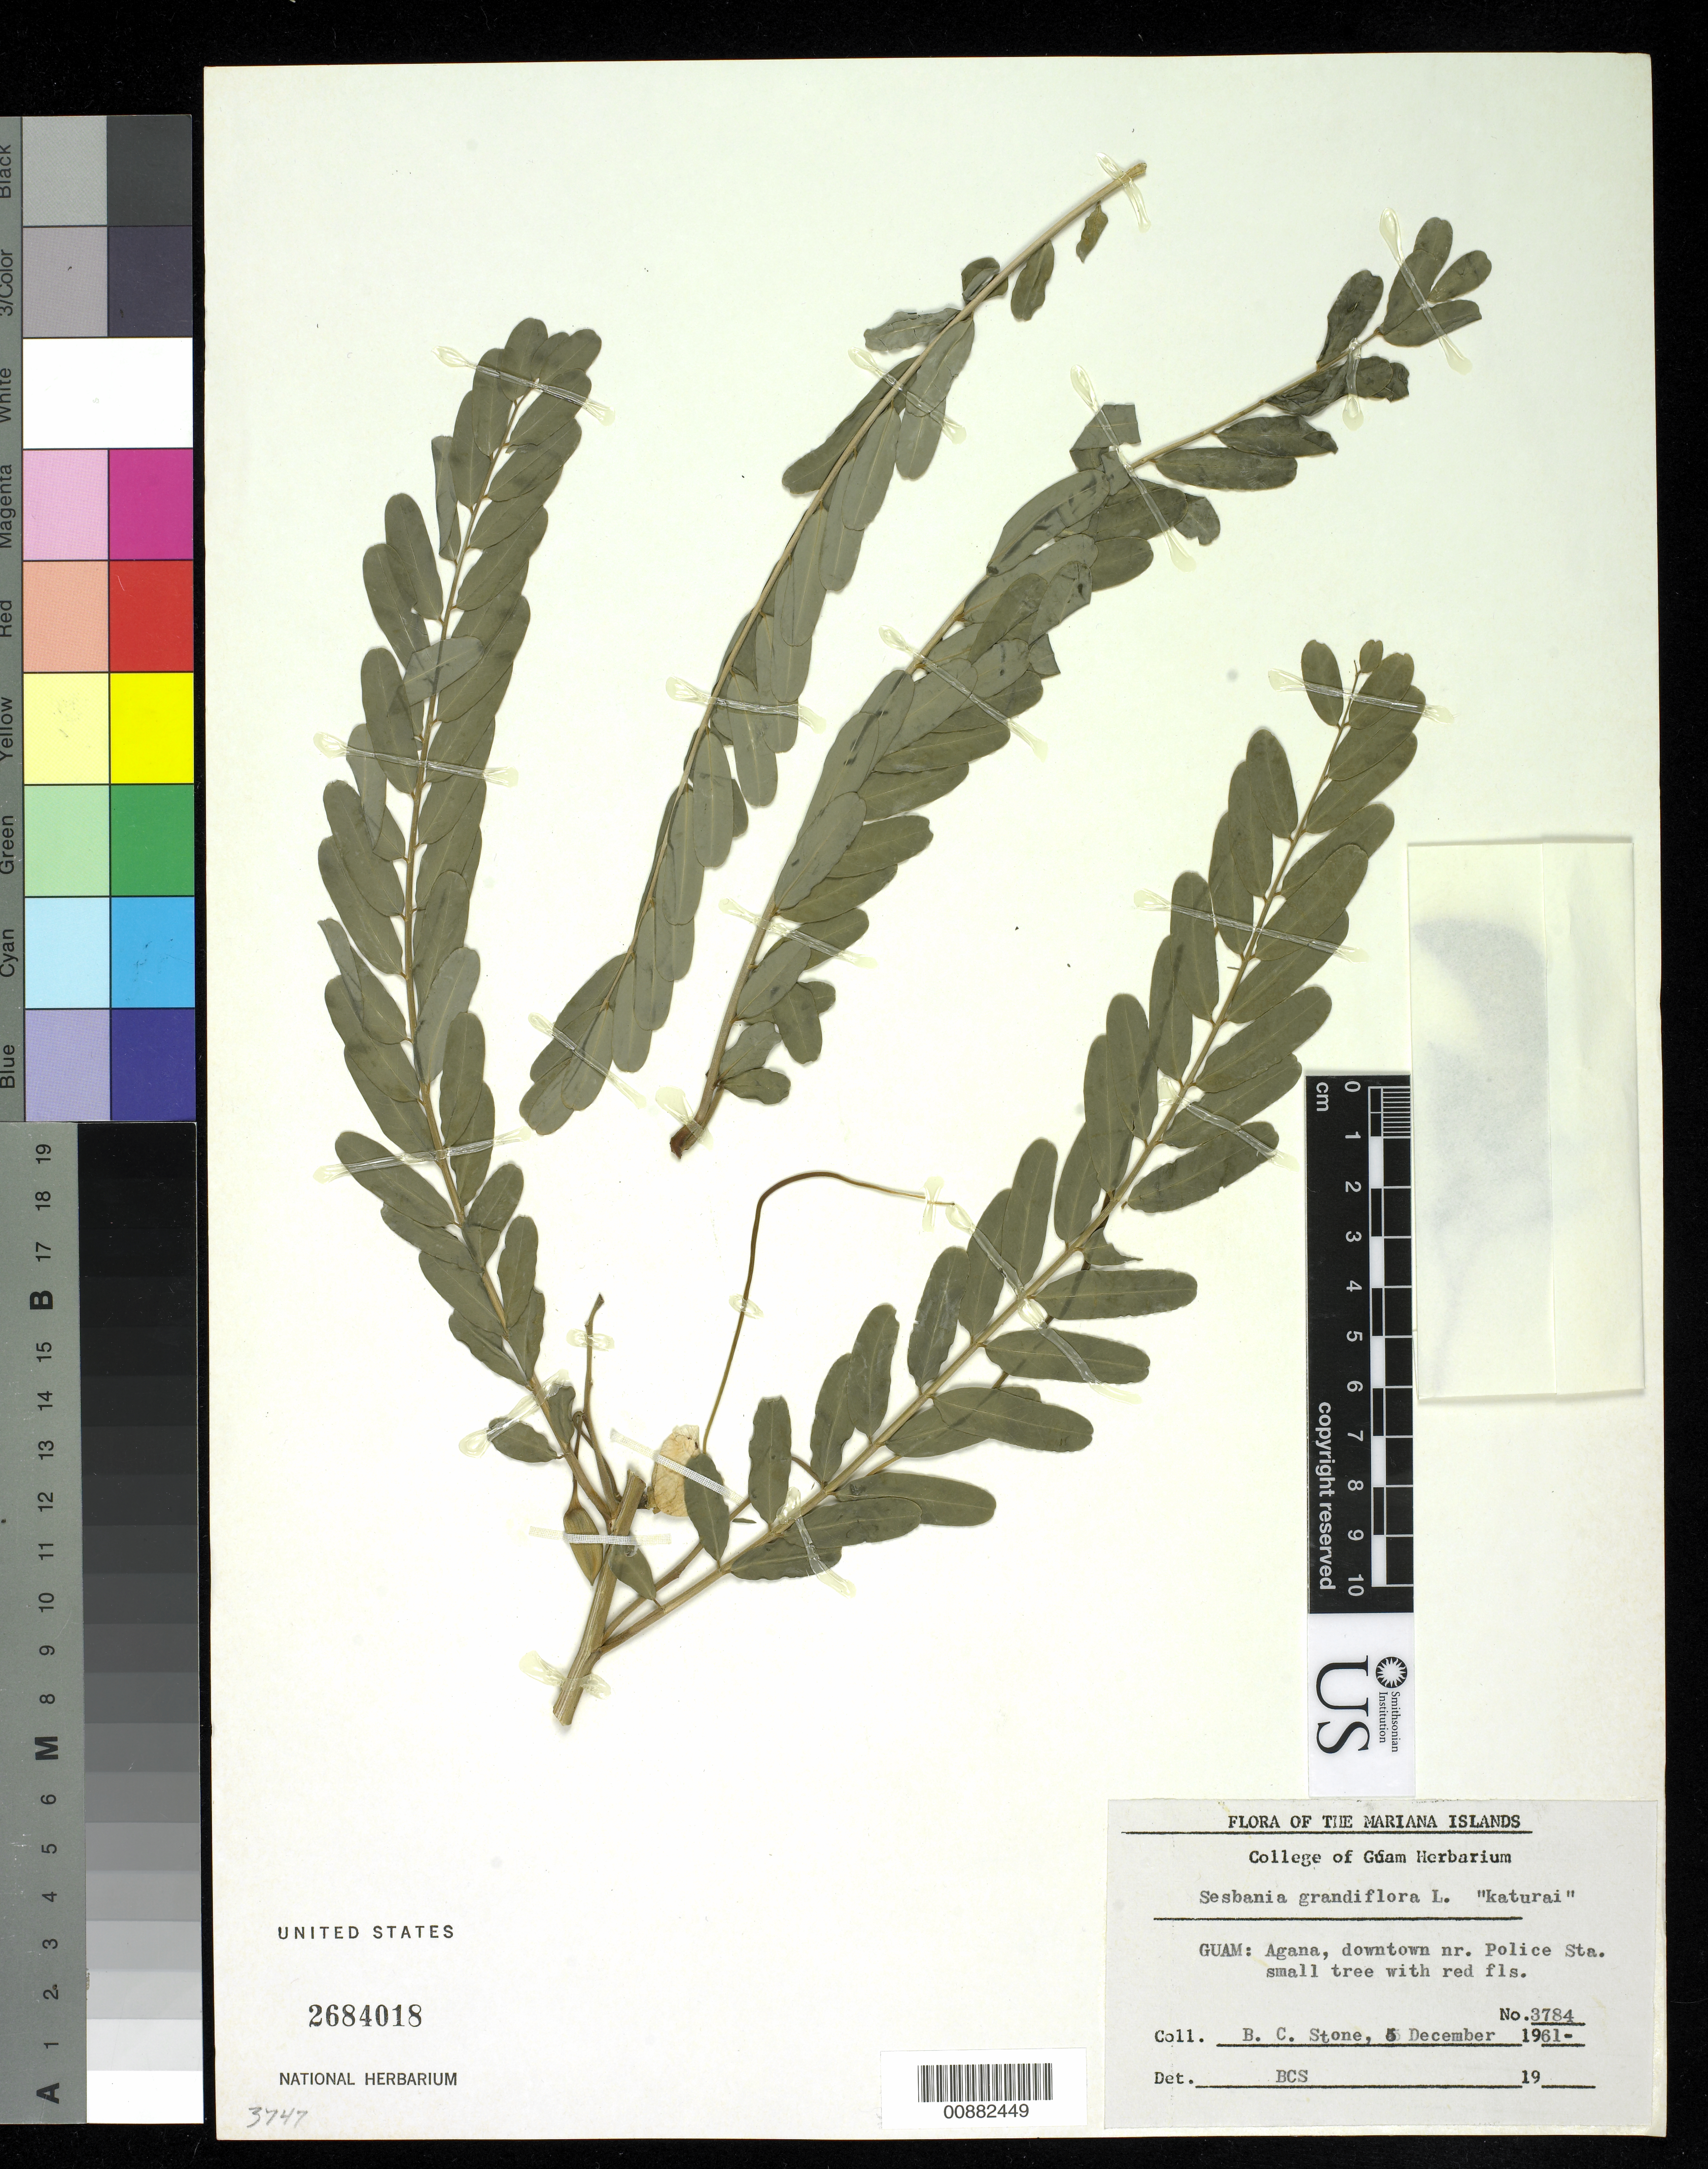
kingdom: Plantae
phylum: Tracheophyta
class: Magnoliopsida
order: Fabales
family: Fabaceae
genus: Sesbania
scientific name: Sesbania grandiflora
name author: (L.) Poir.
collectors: B. C. Stone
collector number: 3784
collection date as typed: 05 Dec 1961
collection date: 1961-12-05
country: Guam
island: Guam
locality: Agana, downtown nr. Police Sta.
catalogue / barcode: US 2684018